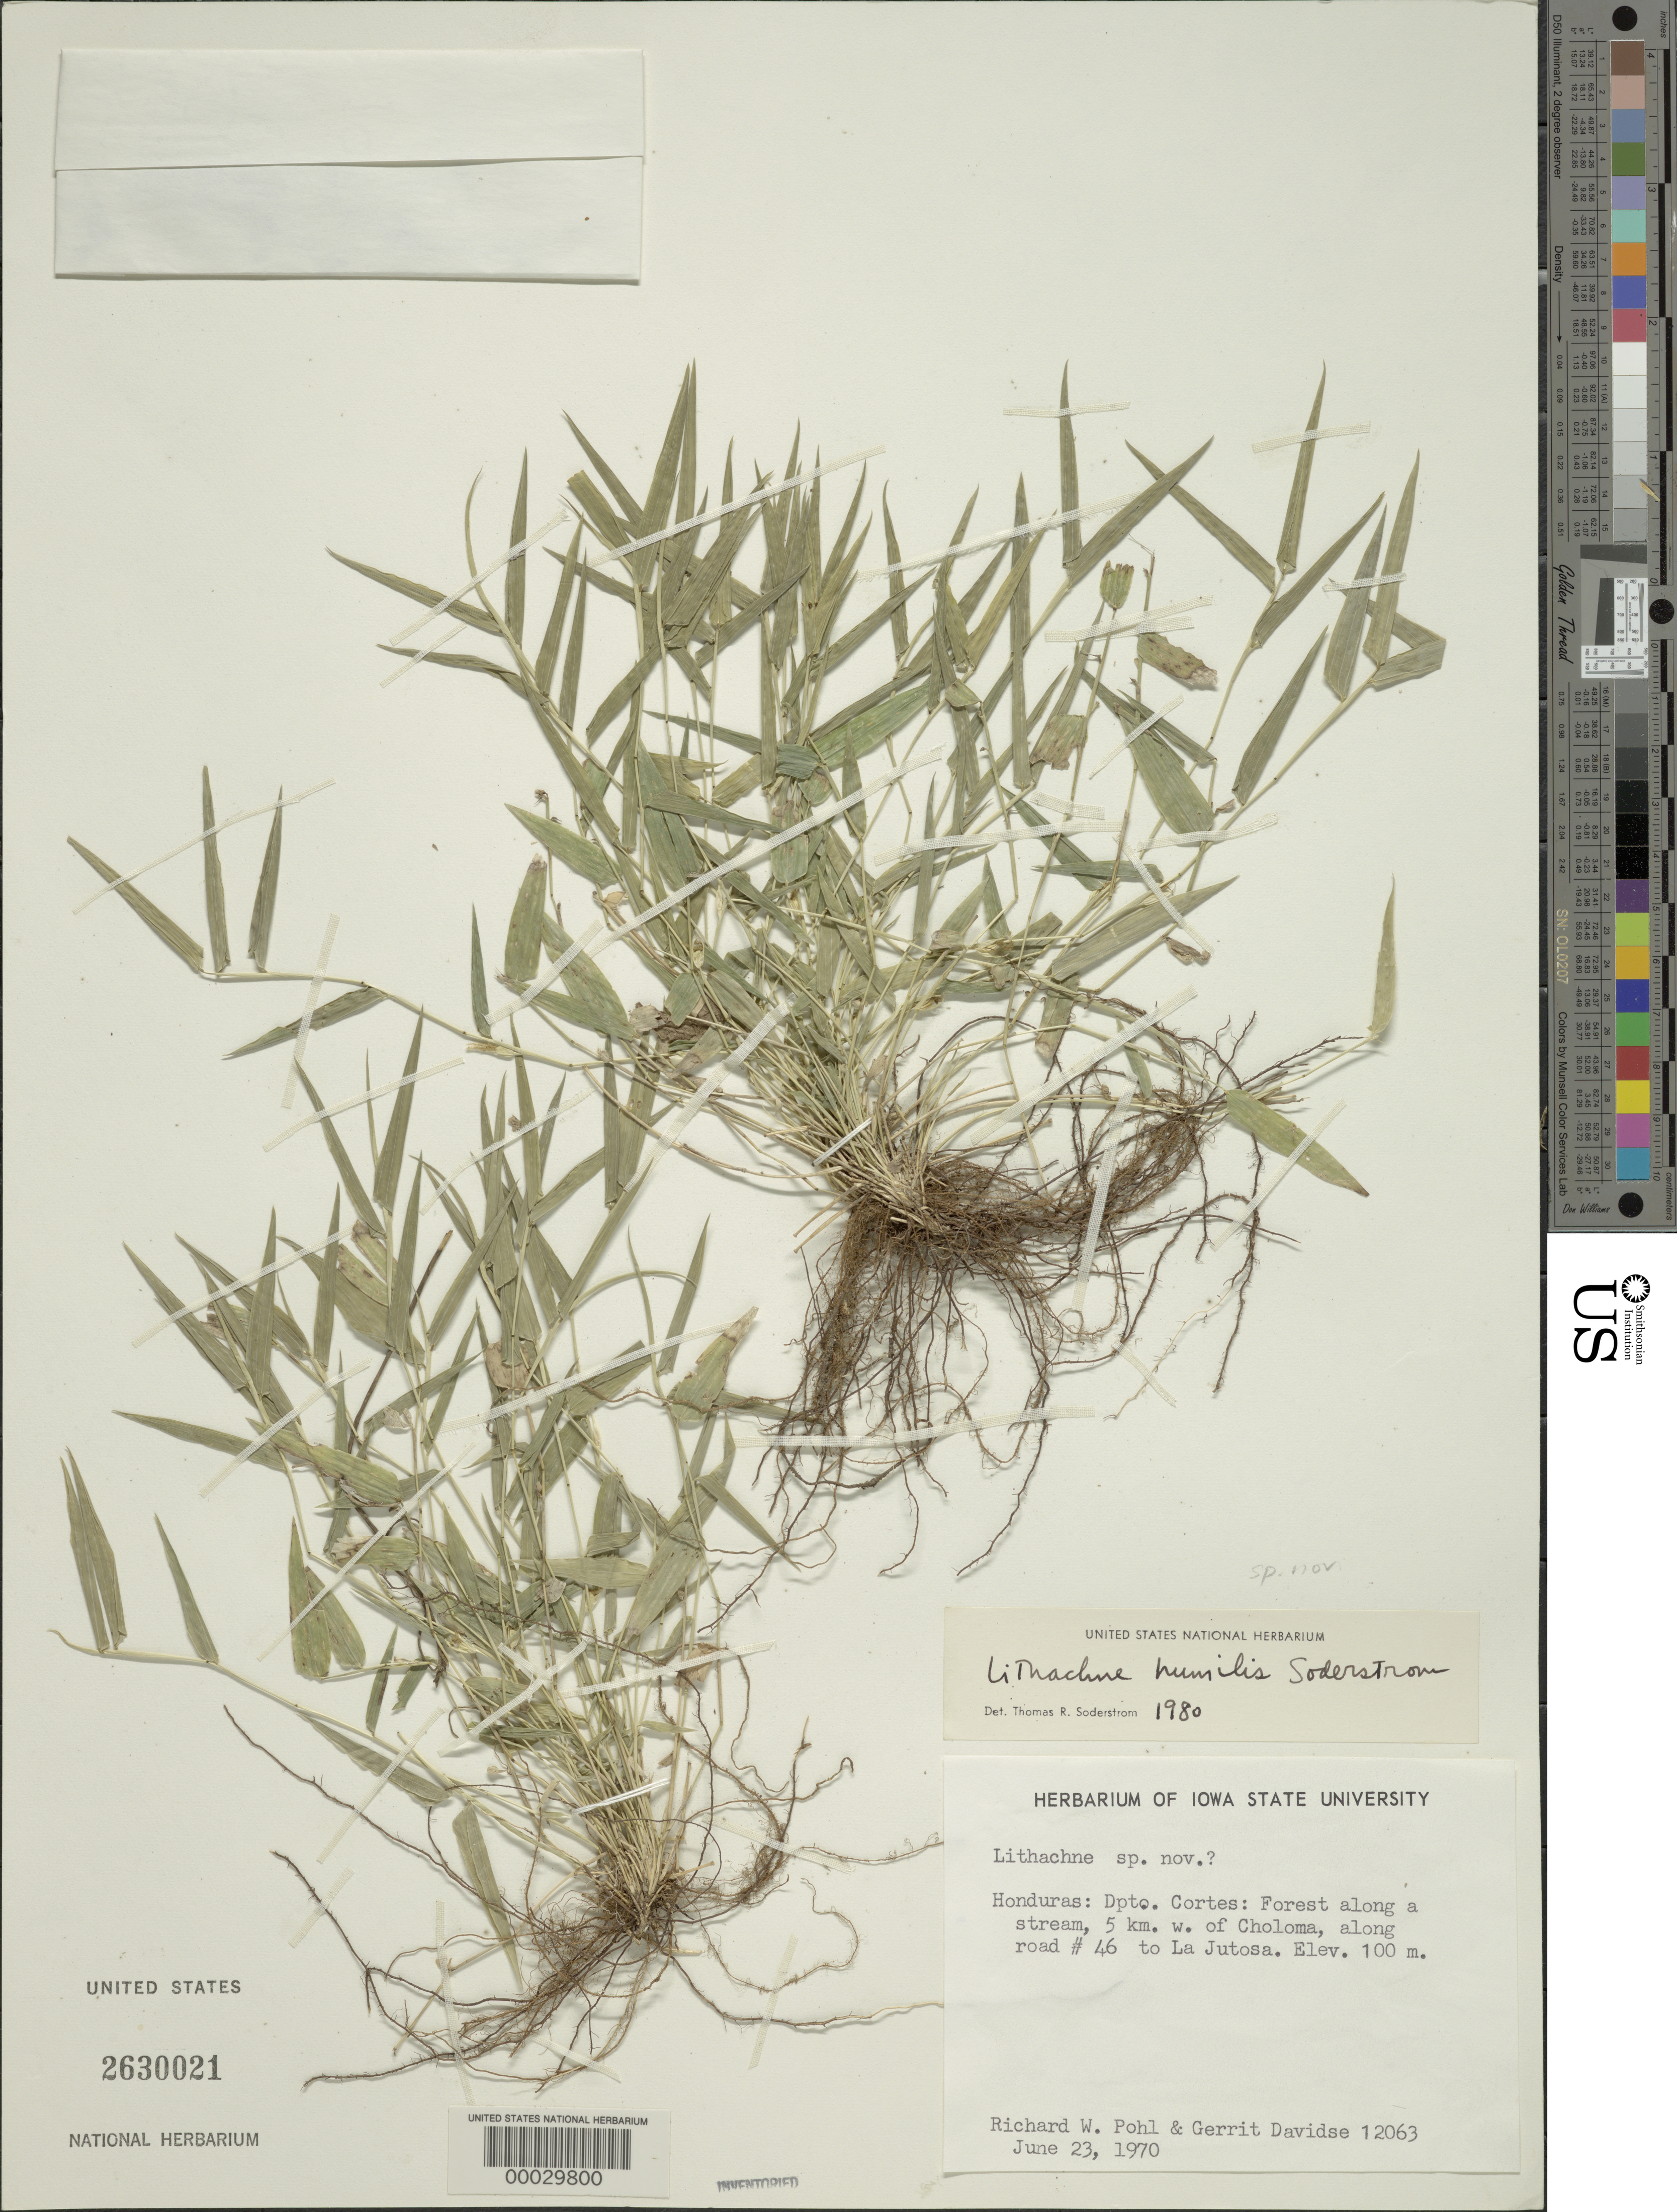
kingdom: Plantae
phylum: Tracheophyta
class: Liliopsida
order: Poales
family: Poaceae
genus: Lithachne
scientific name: Lithachne humilis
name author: Soderstr.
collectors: R. W. Pohl & G. Davidse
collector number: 12063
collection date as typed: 23 Jun 1970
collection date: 1970-06-23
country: Honduras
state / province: Cortés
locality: Choloma, road #46 to La Jutosa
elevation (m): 100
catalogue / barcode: US 2630021